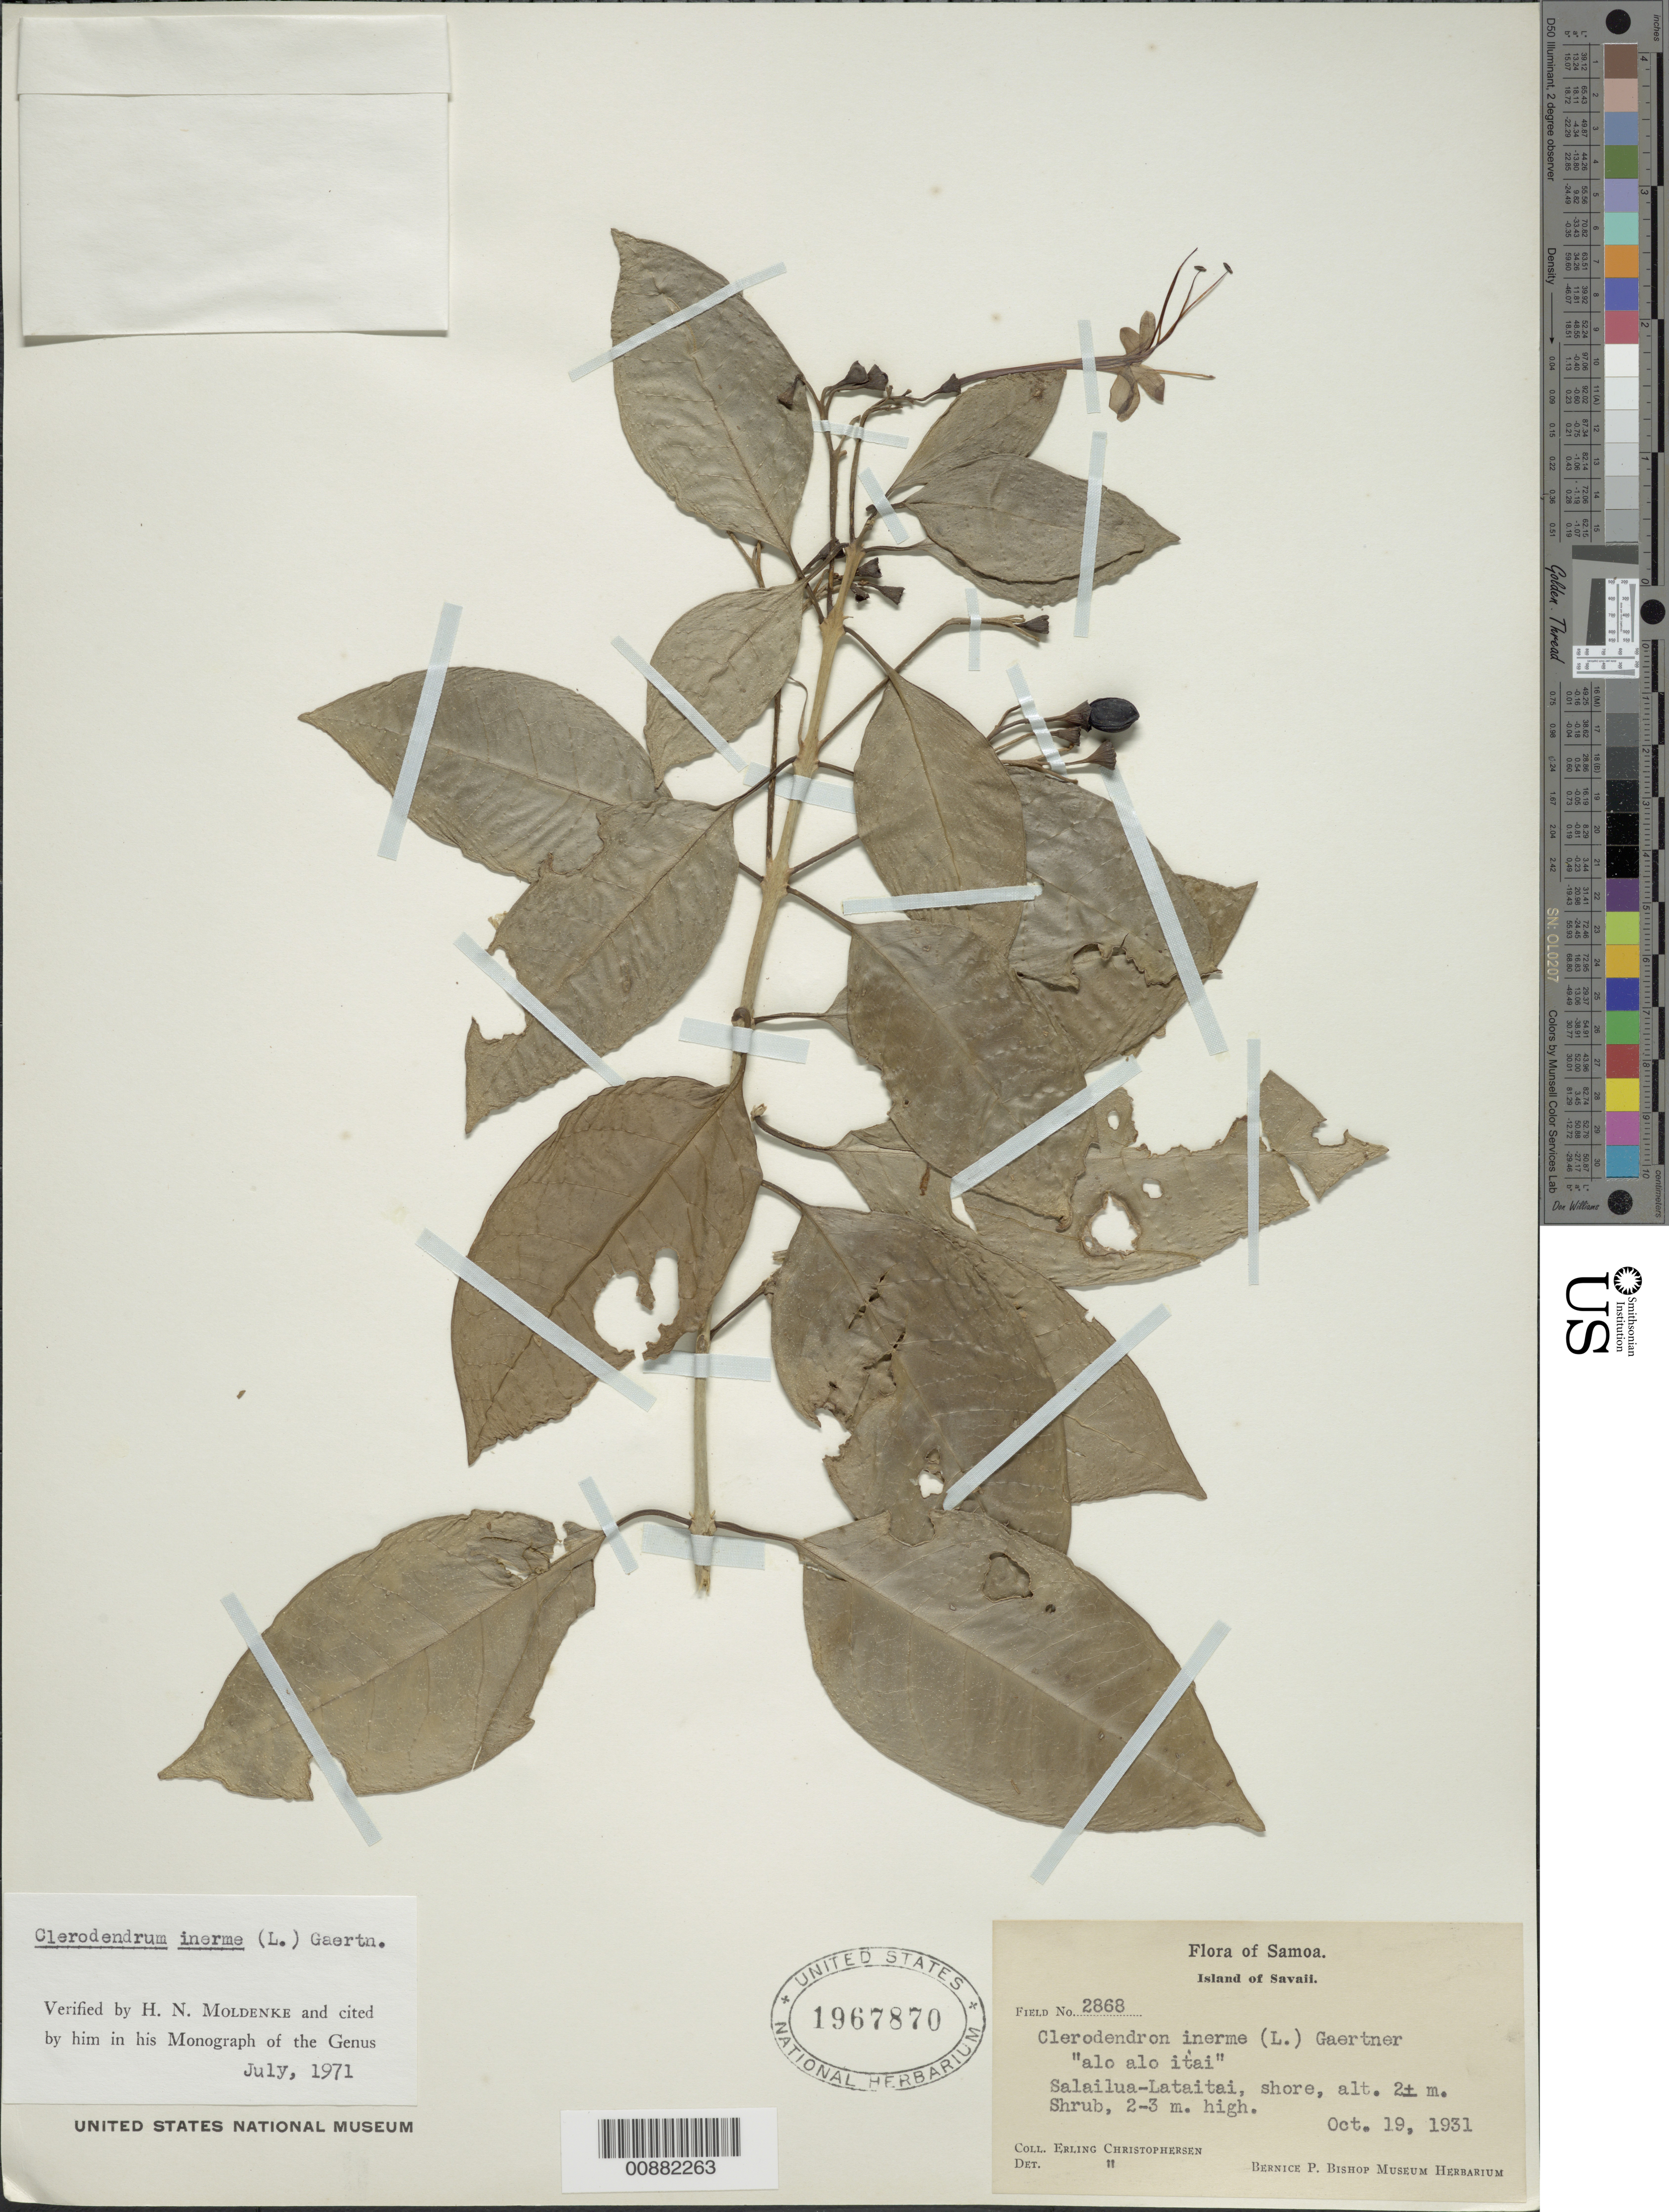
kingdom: Plantae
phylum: Tracheophyta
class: Magnoliopsida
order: Lamiales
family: Lamiaceae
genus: Clerodendrum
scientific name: Clerodendrum inerme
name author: (L.) Gaertn.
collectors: E. Christophersen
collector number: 2868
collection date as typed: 19 Oct 1931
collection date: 1931-10-19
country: Samoa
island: Savai'i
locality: Island of Savaii. Salailua-Lataitai shore.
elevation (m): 2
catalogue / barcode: US 1967870